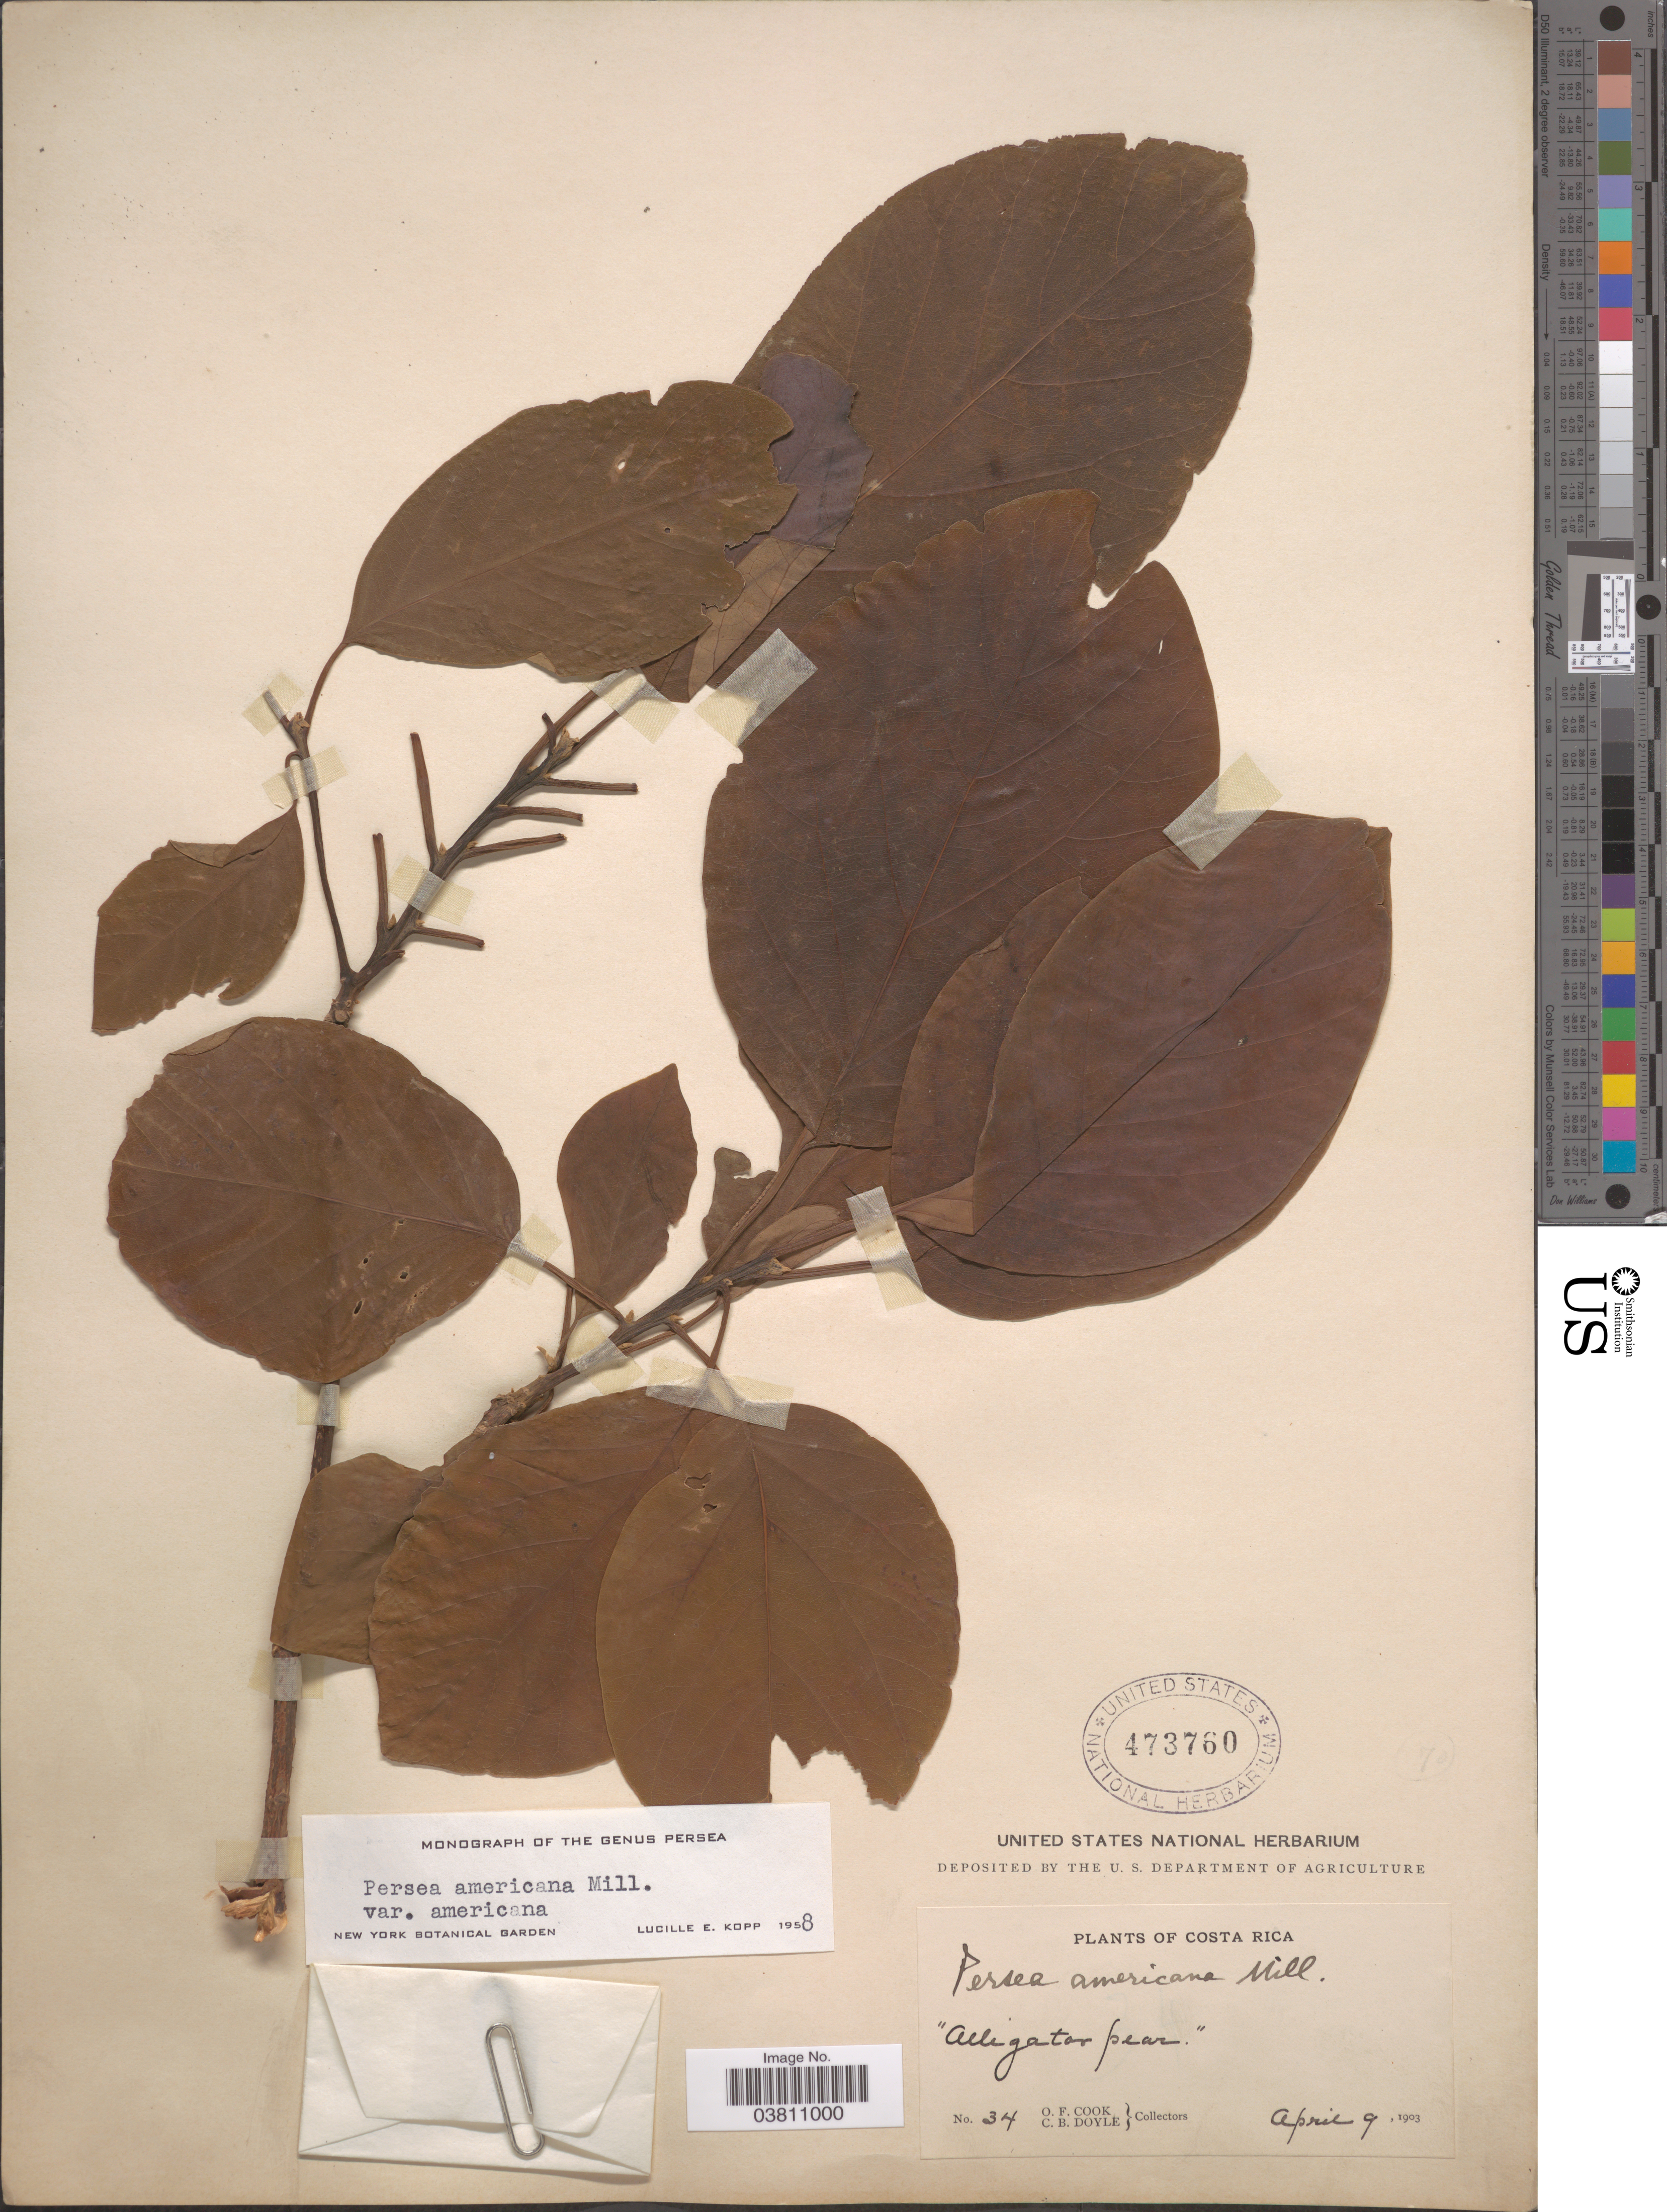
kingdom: Plantae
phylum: Tracheophyta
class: Magnoliopsida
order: Laurales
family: Lauraceae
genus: Persea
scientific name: Persea americana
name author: Mill.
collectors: O. F. Cook & C. Doyle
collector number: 34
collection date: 1903-04-09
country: Costa Rica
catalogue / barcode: US 473760